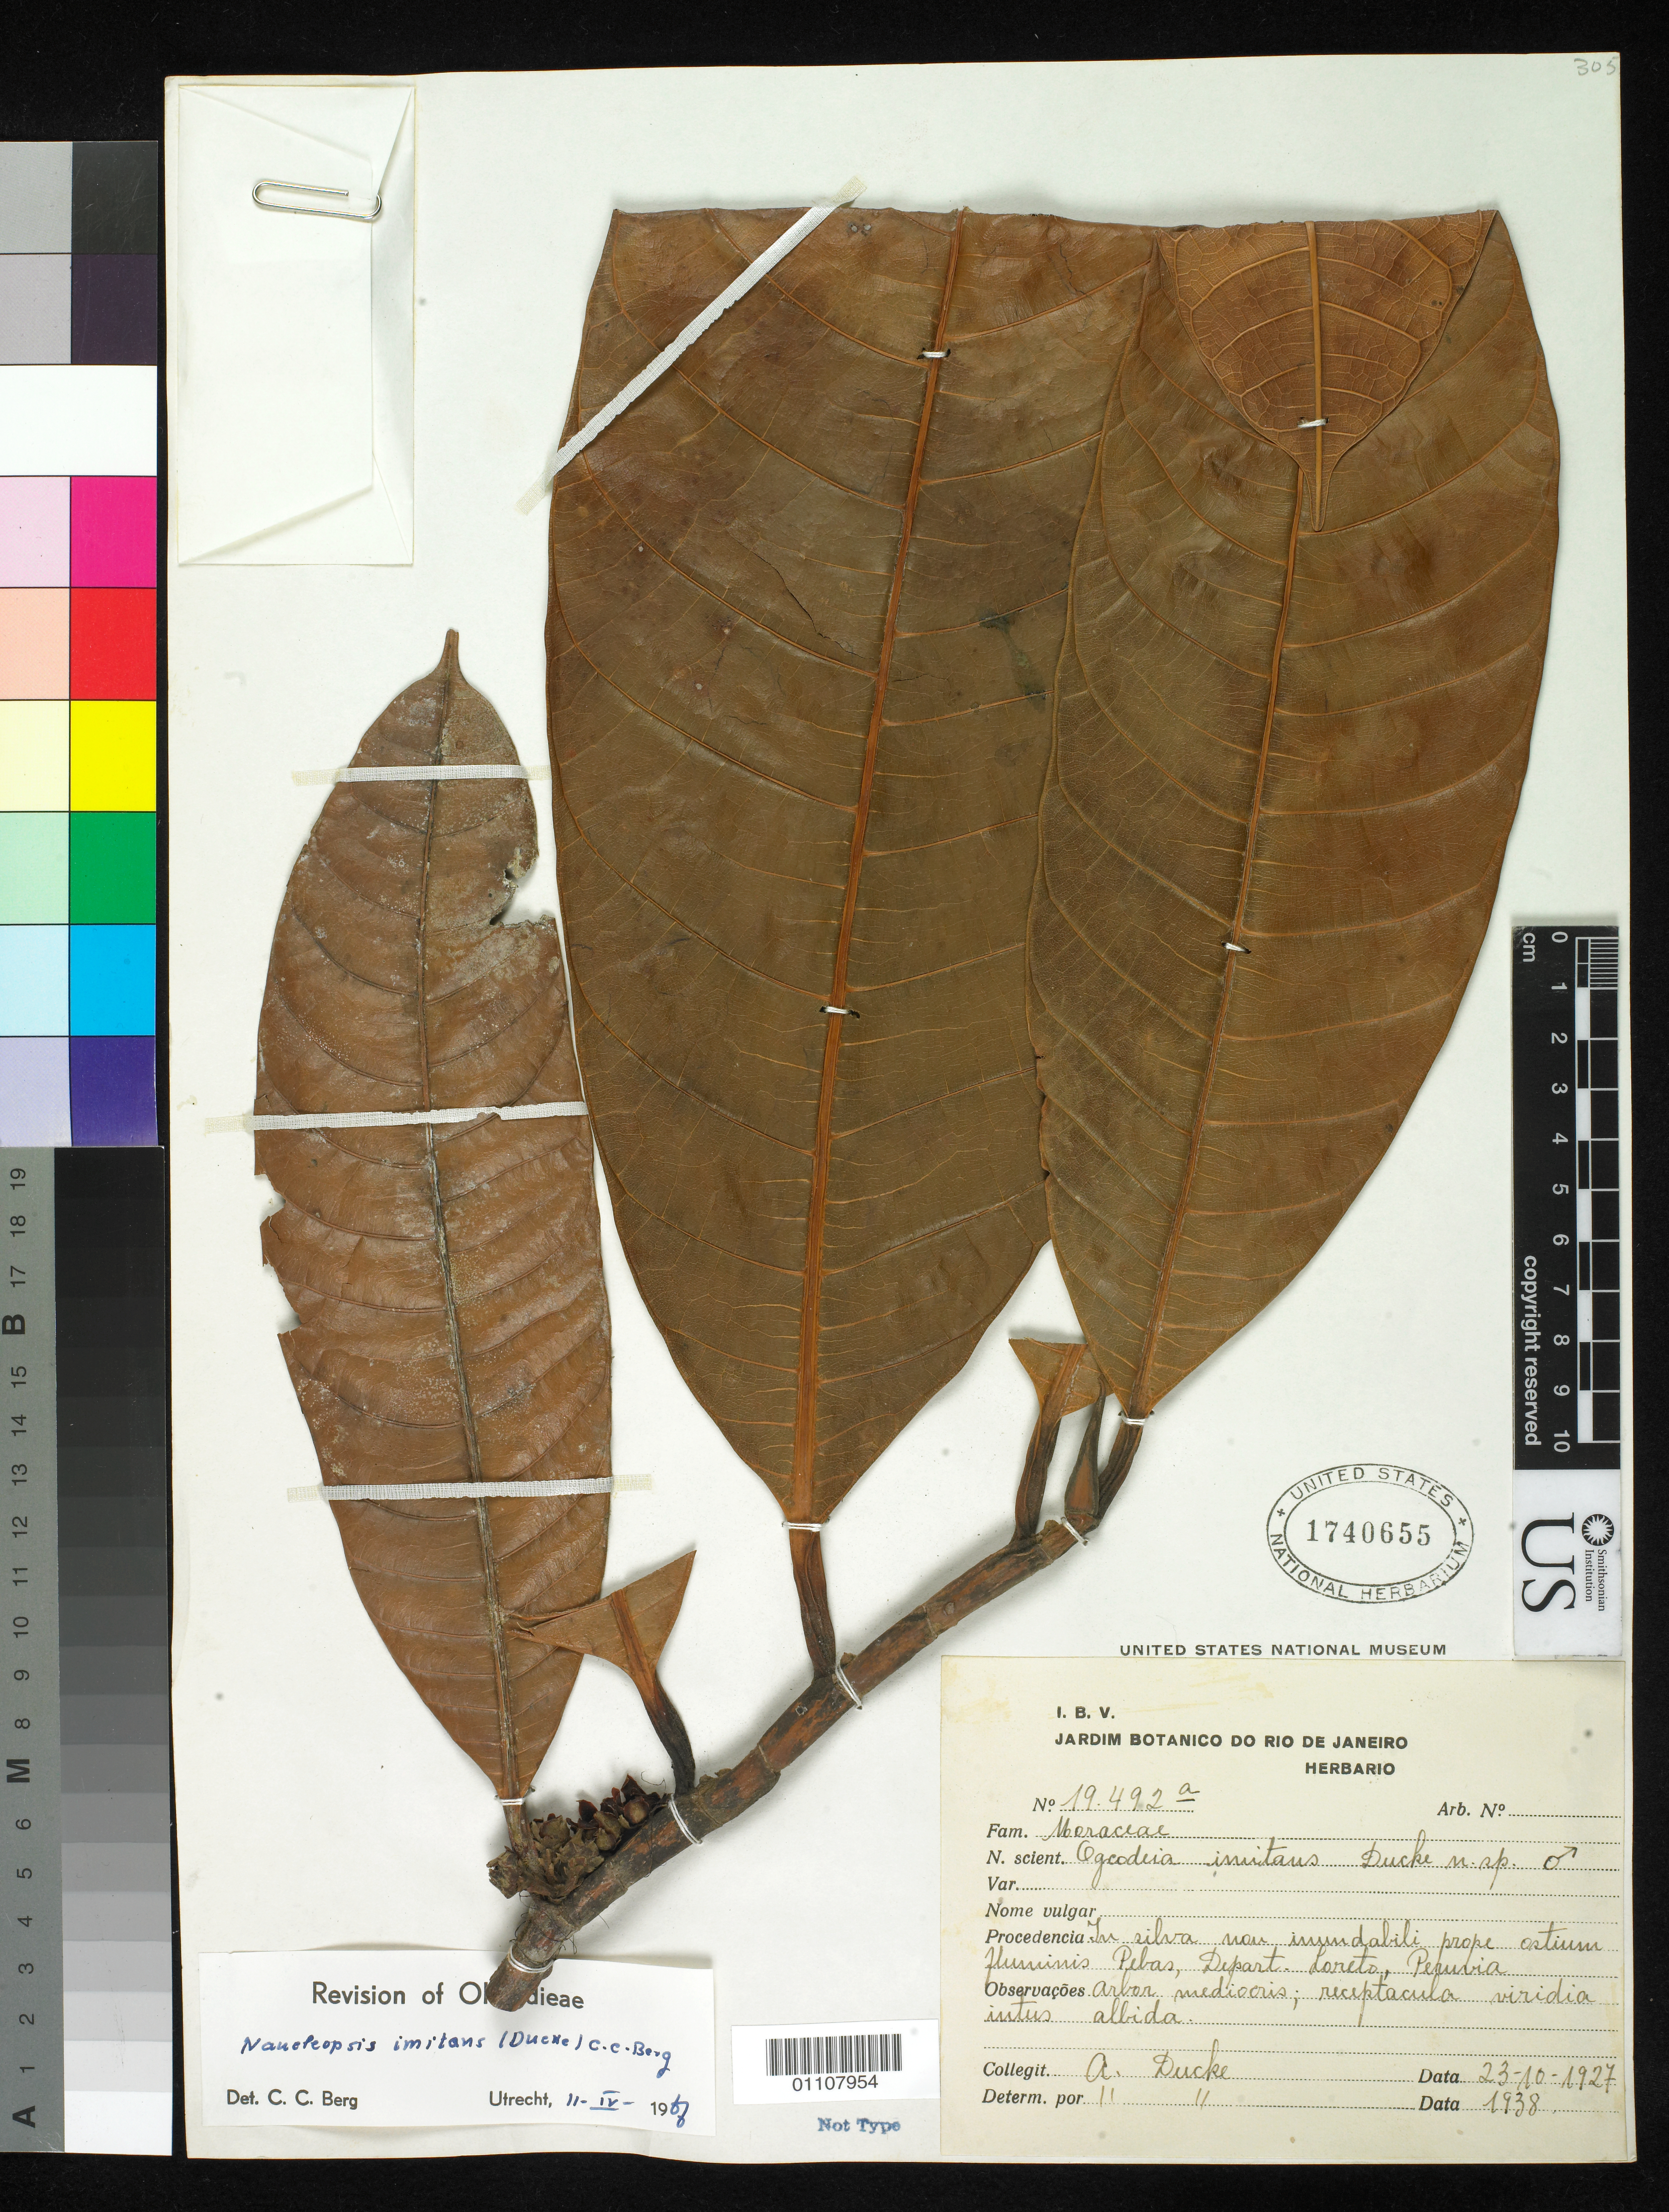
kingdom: Plantae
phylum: Tracheophyta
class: Magnoliopsida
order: Rosales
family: Moraceae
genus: Ogcodeia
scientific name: Ogcodeia imitans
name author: Ducke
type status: Syntype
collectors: A. Ducke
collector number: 19492 a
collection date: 1927-10-23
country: Peru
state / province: Loreto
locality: Rio Pebas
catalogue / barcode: US 1740655